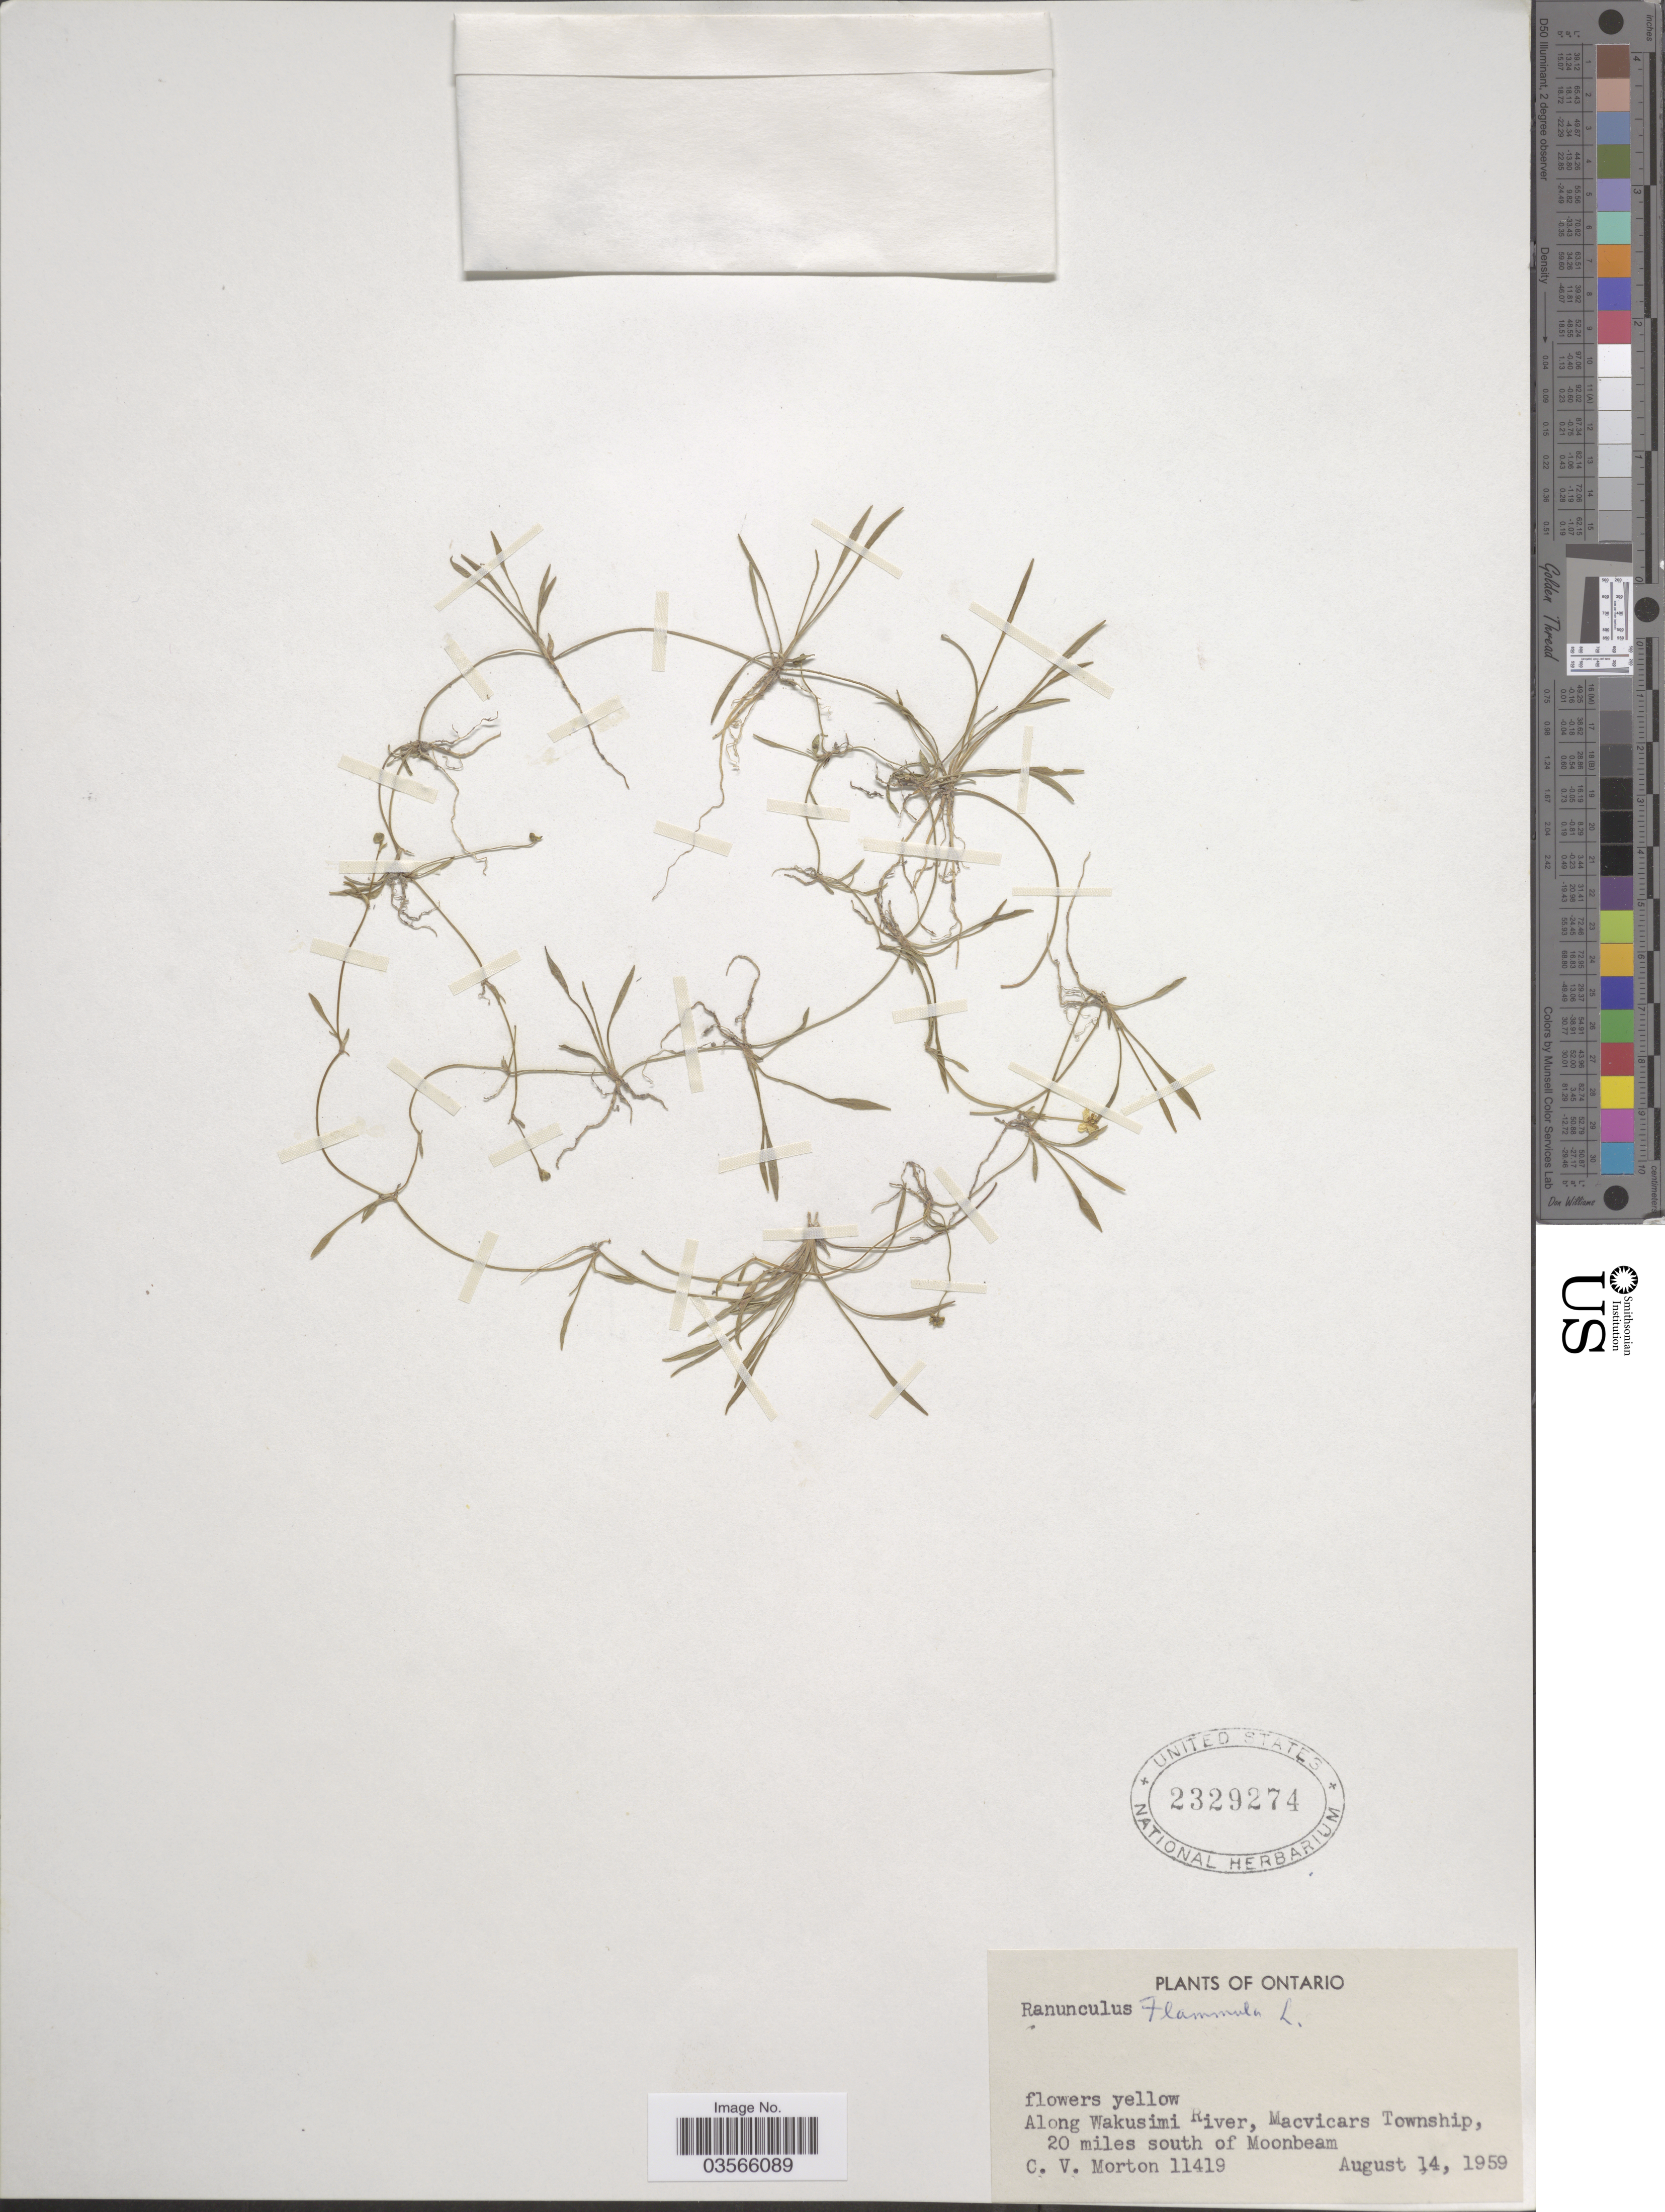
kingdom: Plantae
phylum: Tracheophyta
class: Magnoliopsida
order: Ranunculales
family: Ranunculaceae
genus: Ranunculus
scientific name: Ranunculus flammula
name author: L.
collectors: C. V. Morton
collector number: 11419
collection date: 1959-08-14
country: Canada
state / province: Ontario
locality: Along Wakusimi River, Macvicars Township, 20 miles south of Moonbeam.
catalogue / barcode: US 2329274